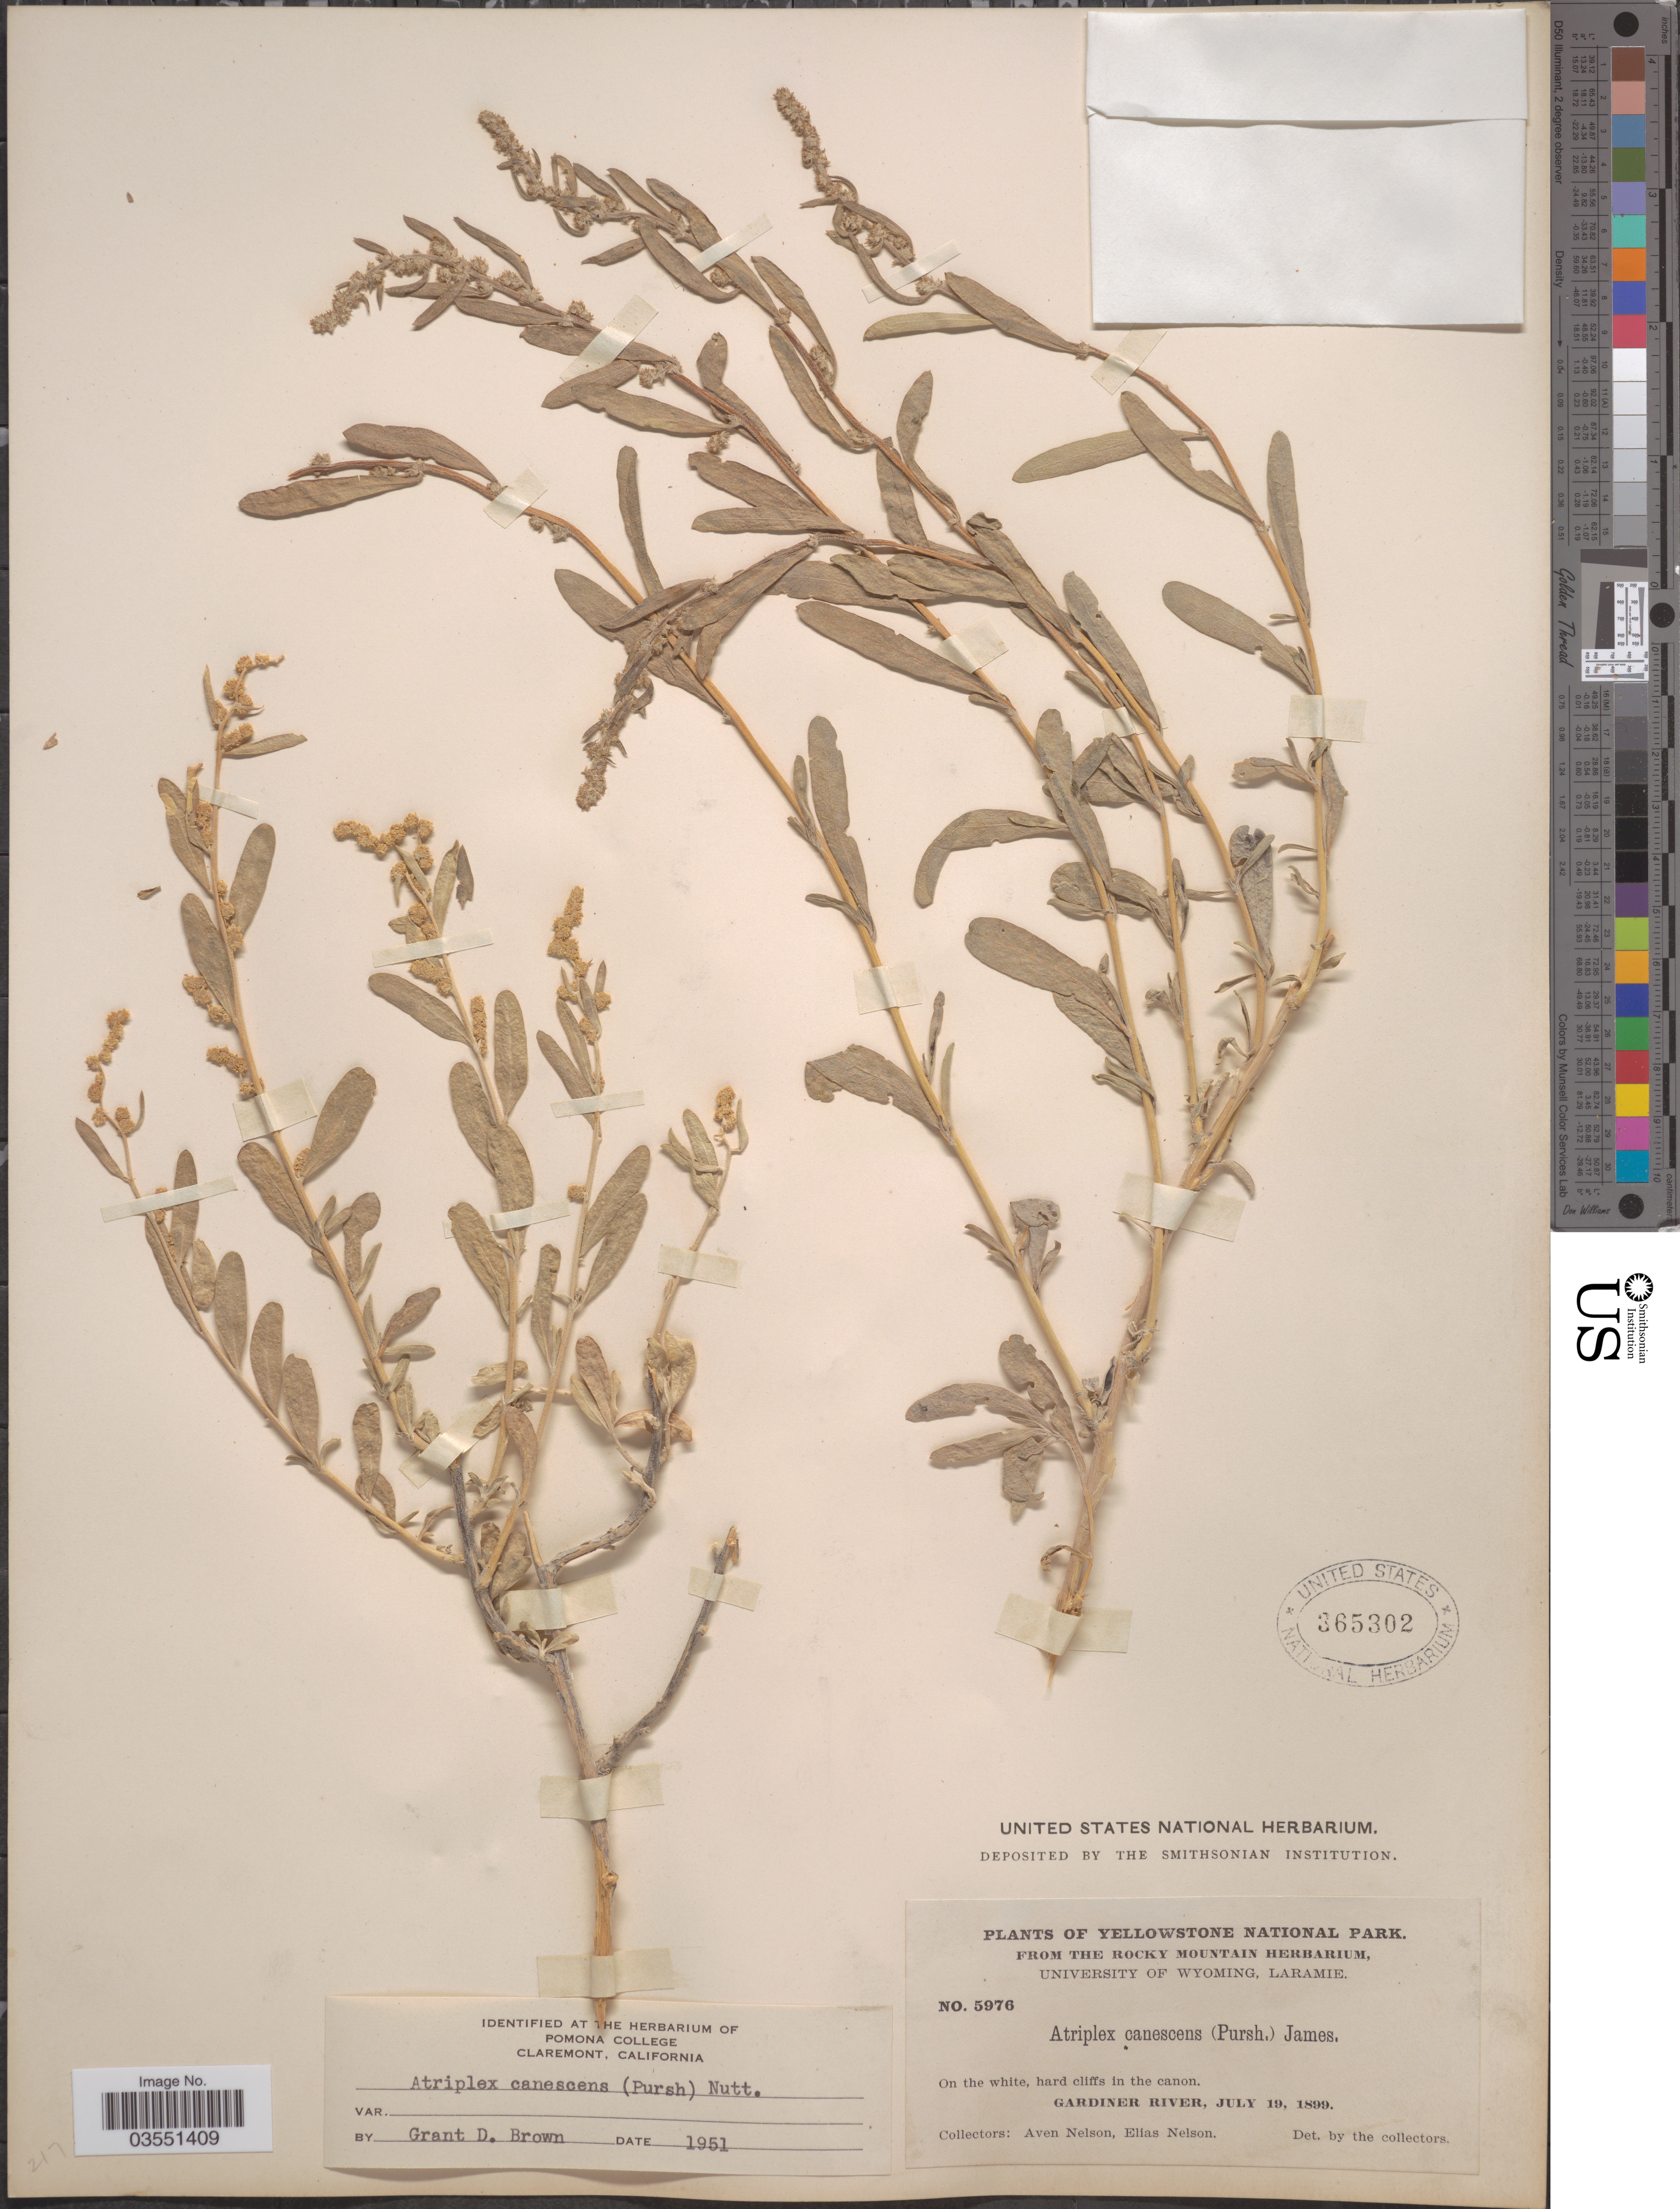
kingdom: Plantae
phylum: Tracheophyta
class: Magnoliopsida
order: Caryophyllales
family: Amaranthaceae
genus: Atriplex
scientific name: Atriplex canescens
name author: (Pursh) Nutt.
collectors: A. Nelson & E. Nelson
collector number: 5976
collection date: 1899-07-19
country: United States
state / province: Montana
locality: Yellowstone National Park. Gardiner River.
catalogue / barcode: US 365302